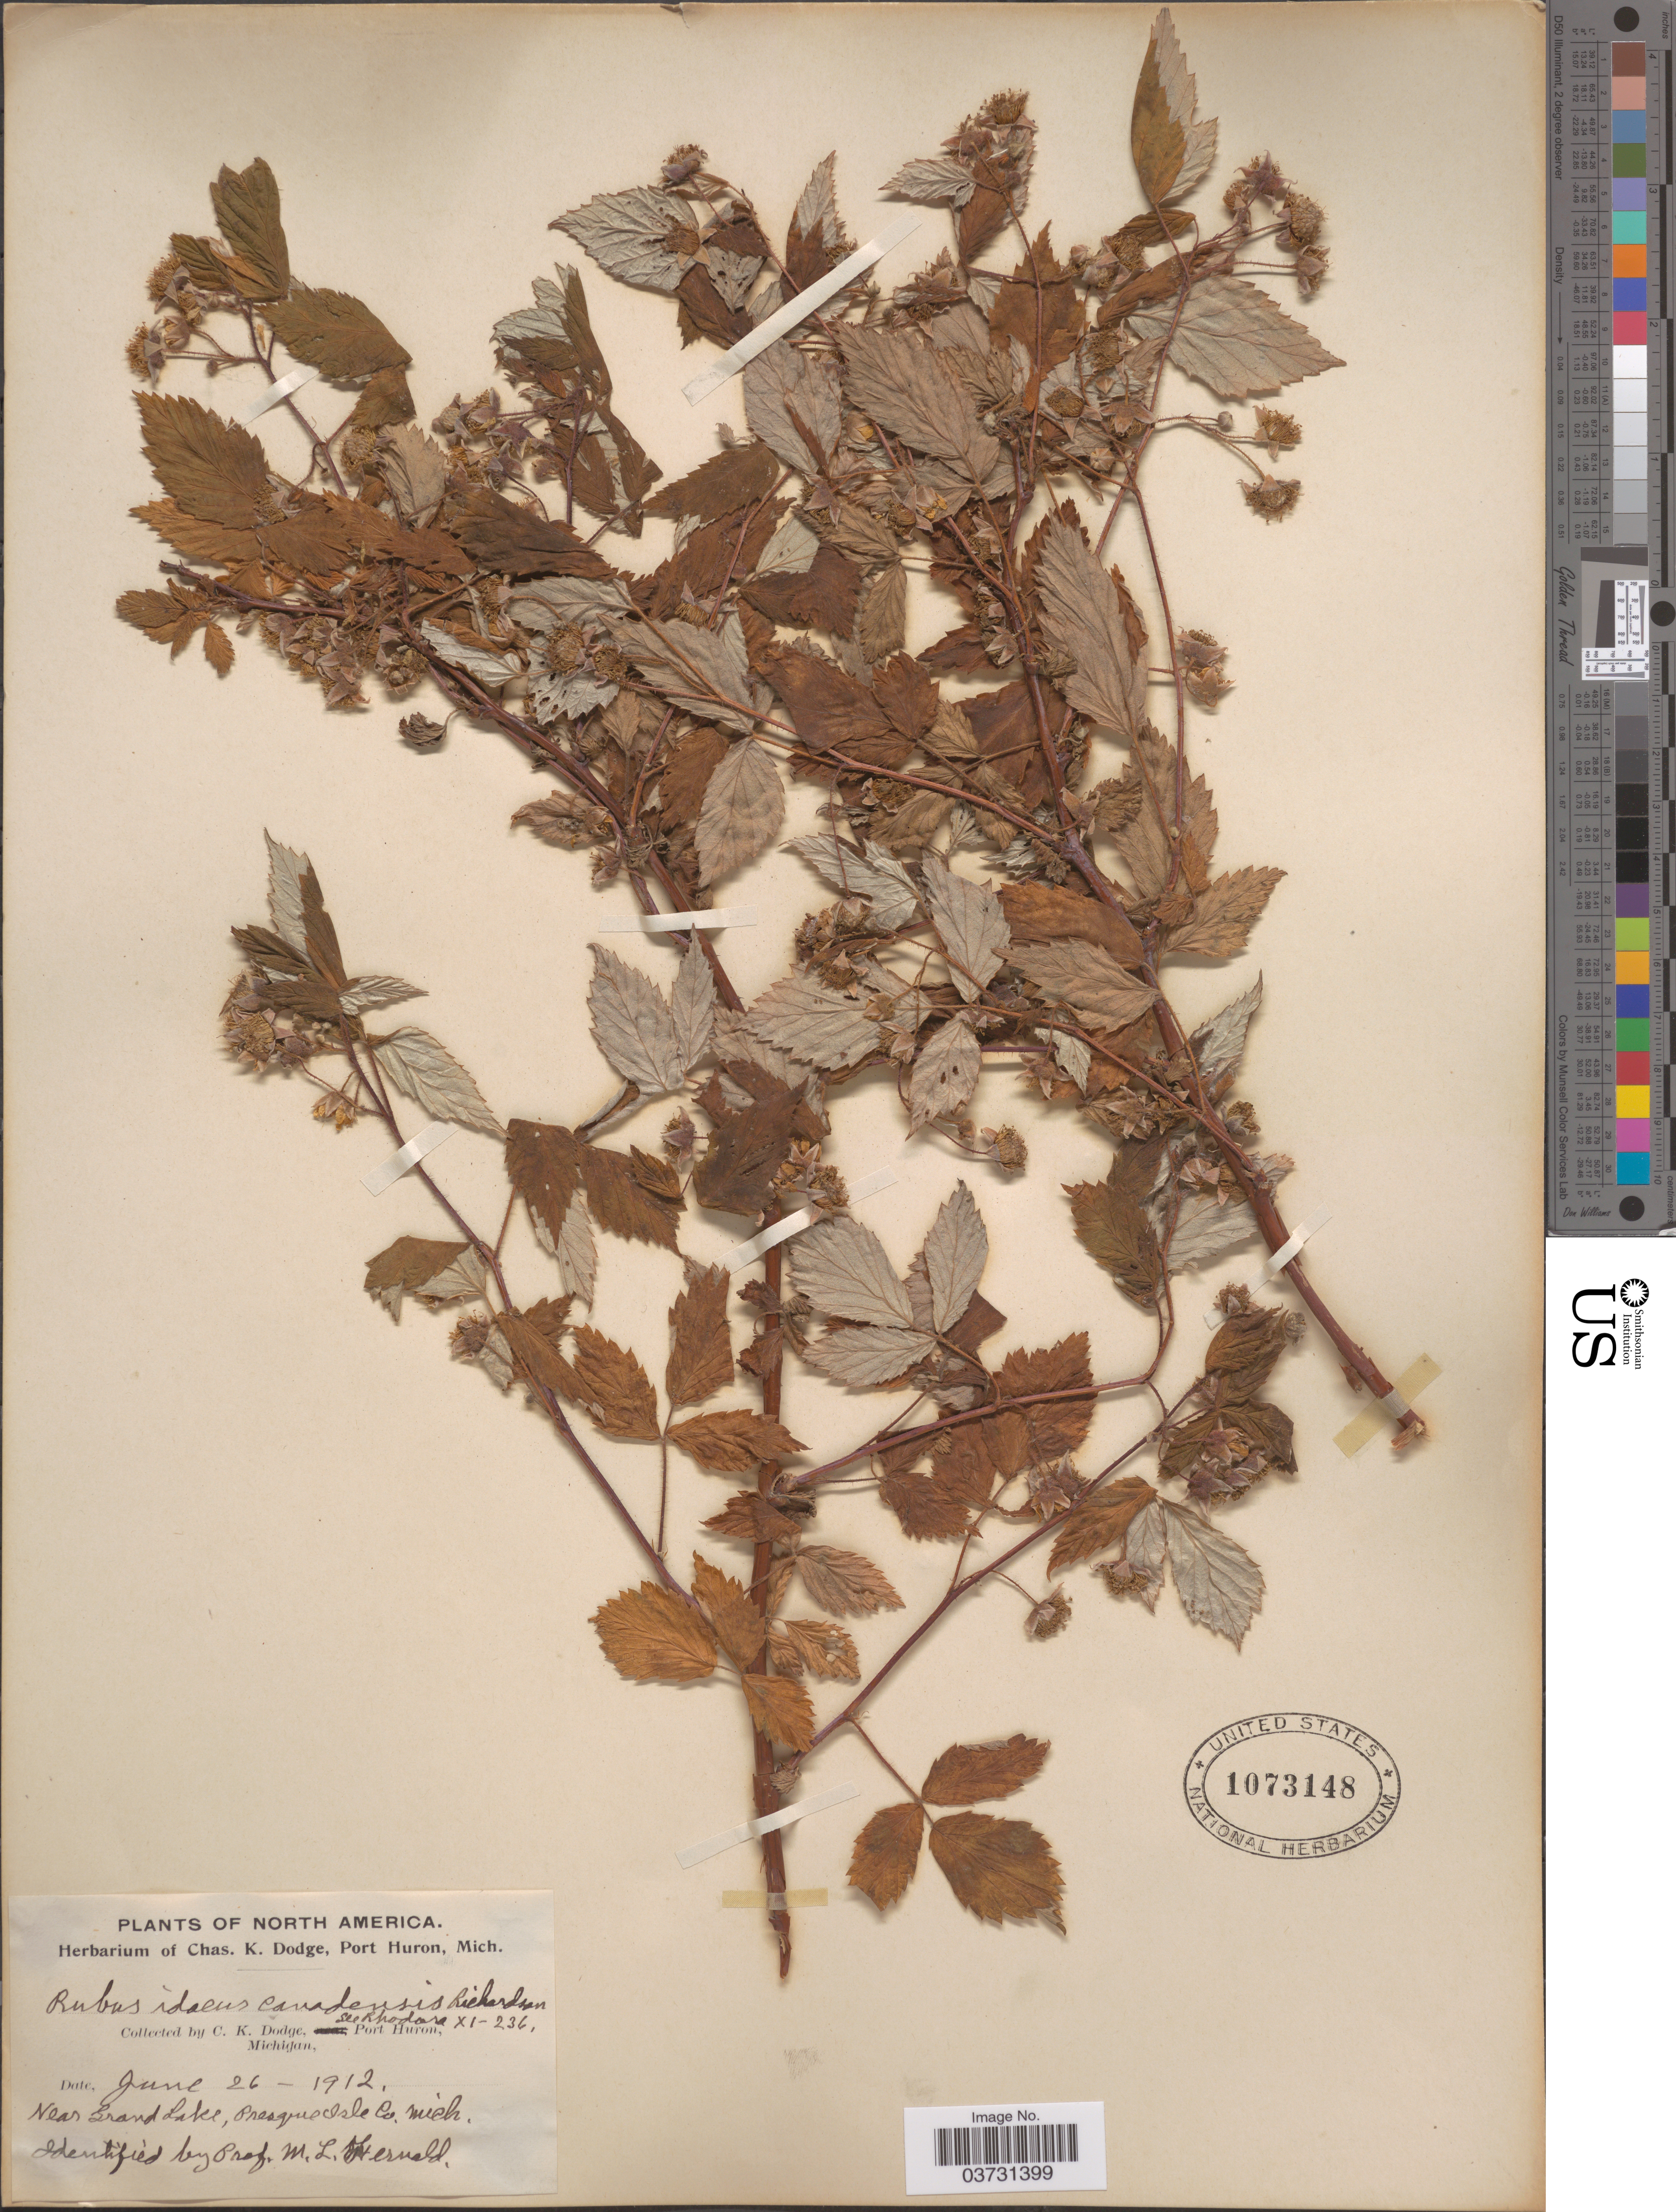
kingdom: Plantae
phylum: Tracheophyta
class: Magnoliopsida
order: Rosales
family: Rosaceae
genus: Rubus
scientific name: Rubus strigosus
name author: Michx.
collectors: C. Dodge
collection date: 1912-06-26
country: United States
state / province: Michigan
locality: Near Grand Lake, Presque Isle Co.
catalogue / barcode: US 1073148